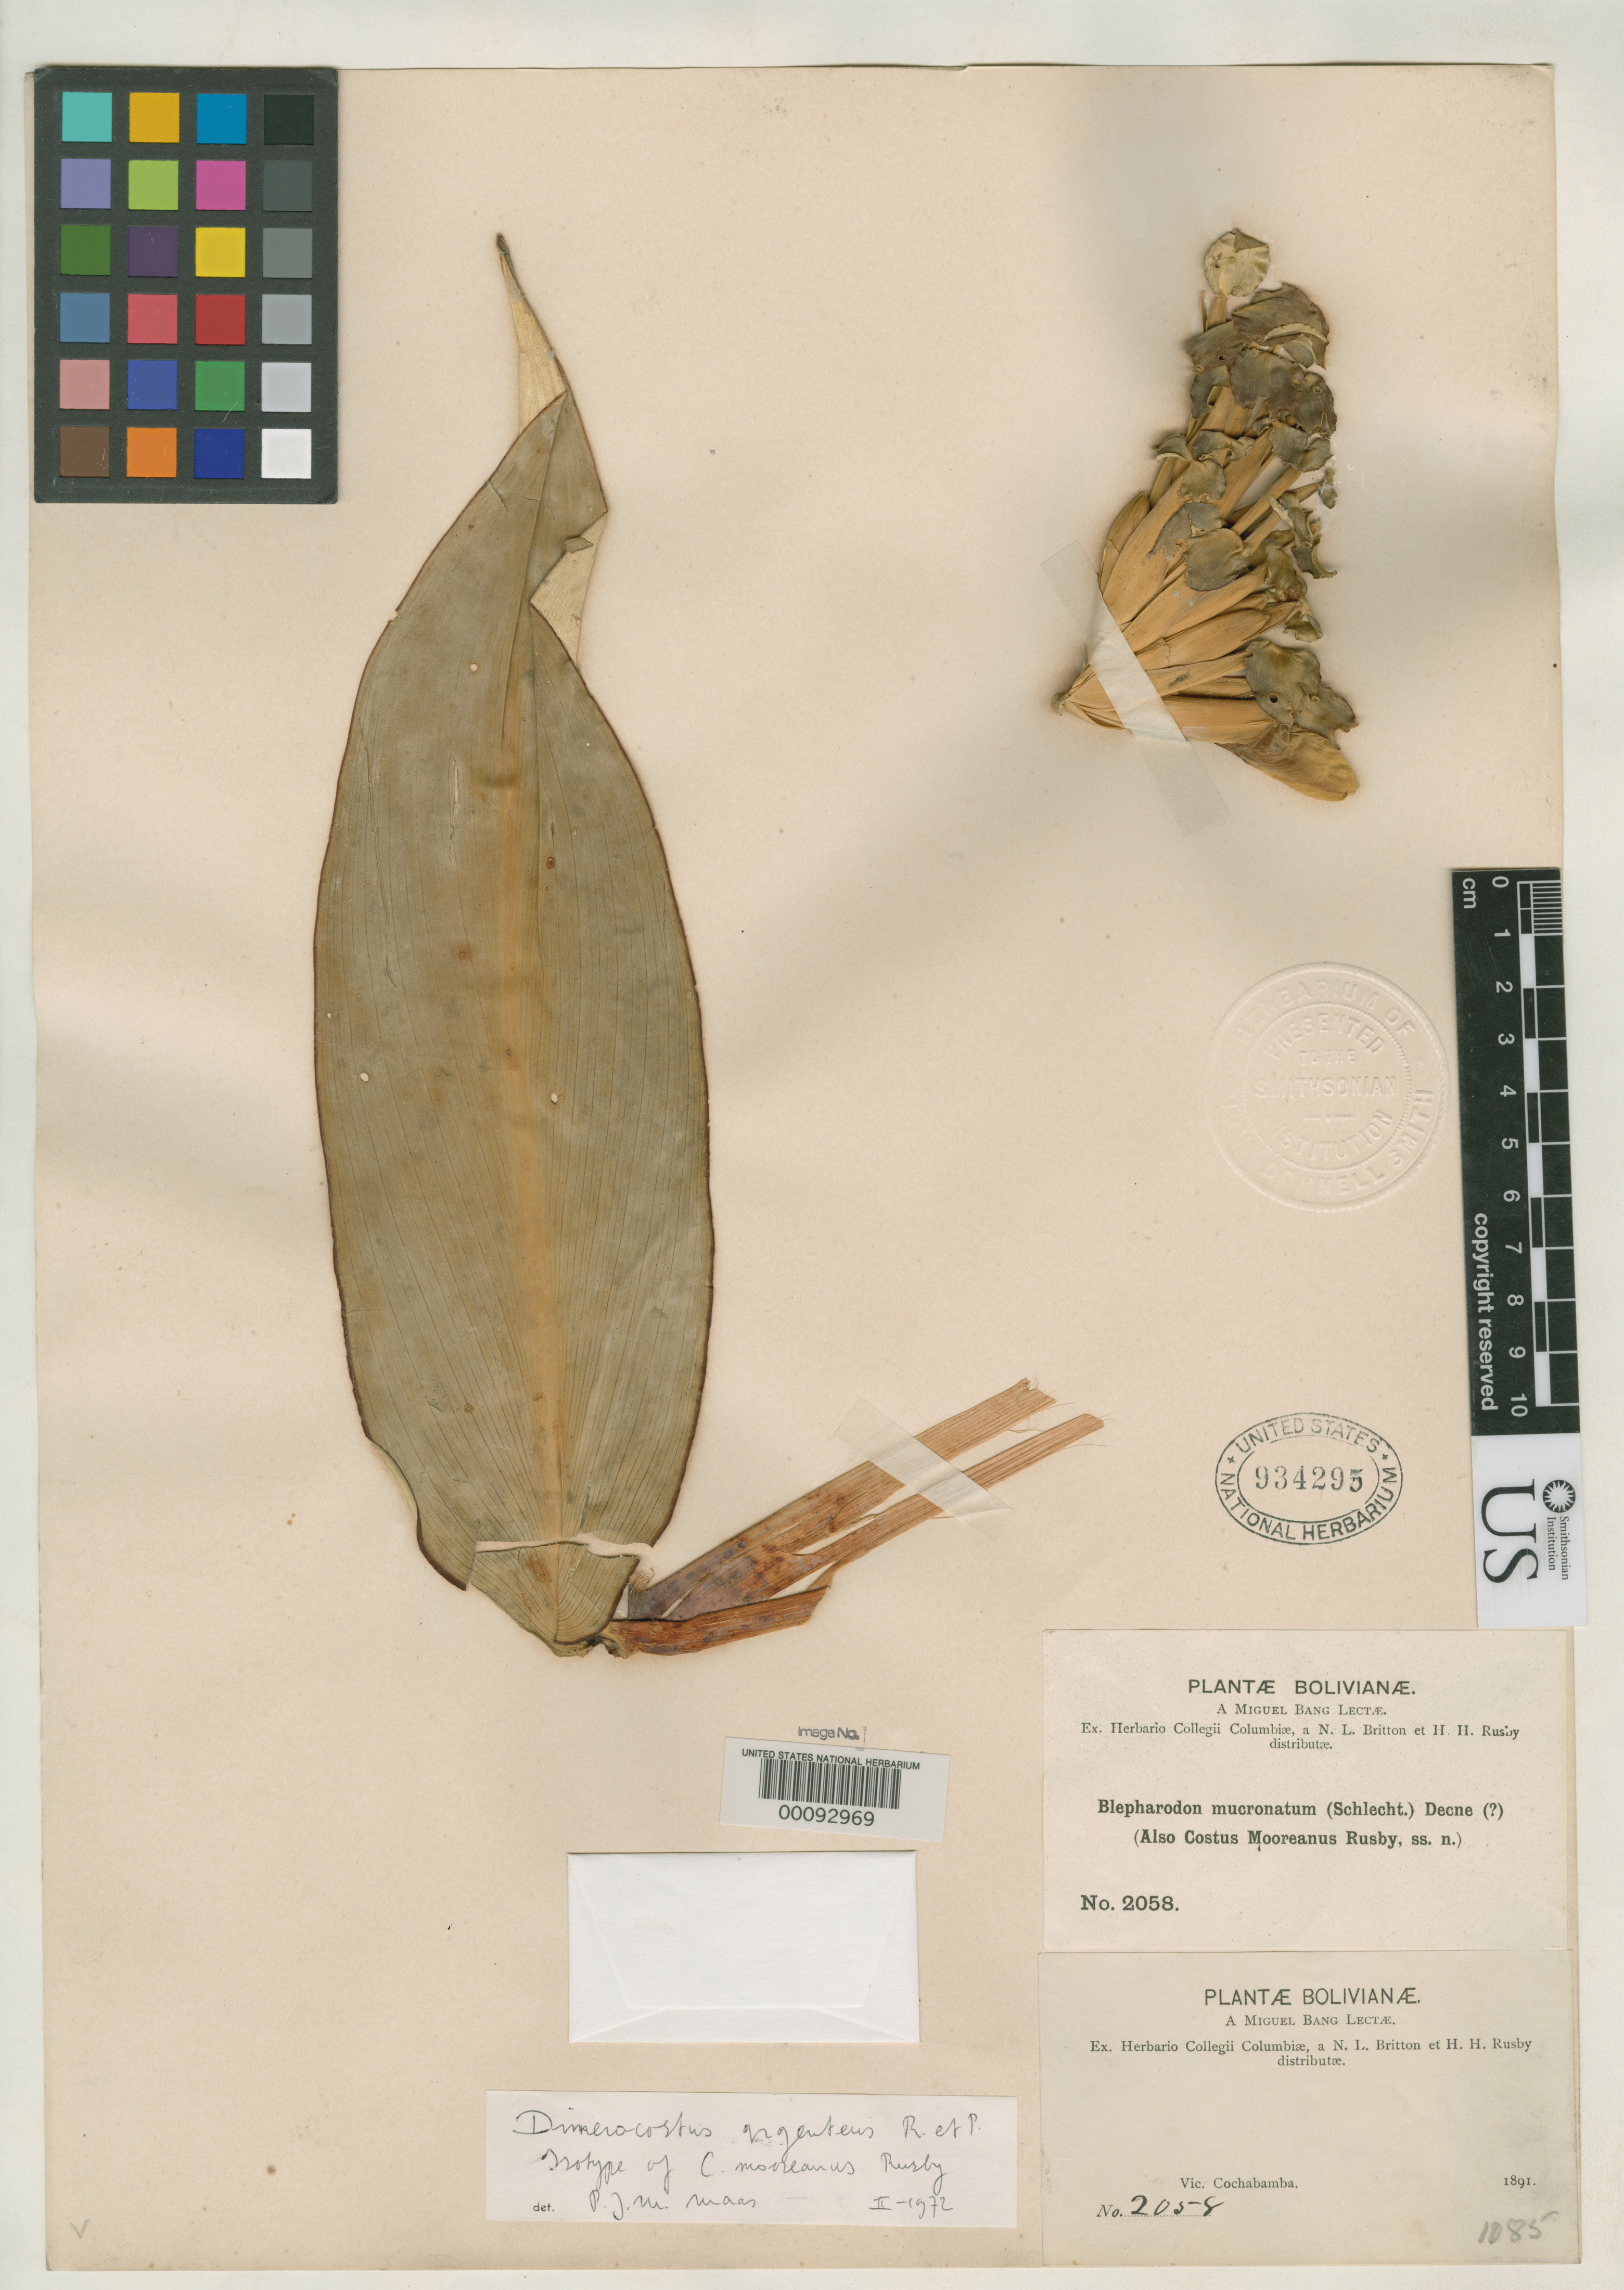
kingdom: Plantae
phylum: Tracheophyta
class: Liliopsida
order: Zingiberales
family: Costaceae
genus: Costus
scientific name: Costus mooreanus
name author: Rusby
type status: Isotype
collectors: M. Bang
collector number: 2058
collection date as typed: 1891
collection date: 1891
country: Bolivia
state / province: Cochabamba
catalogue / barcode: US 934295